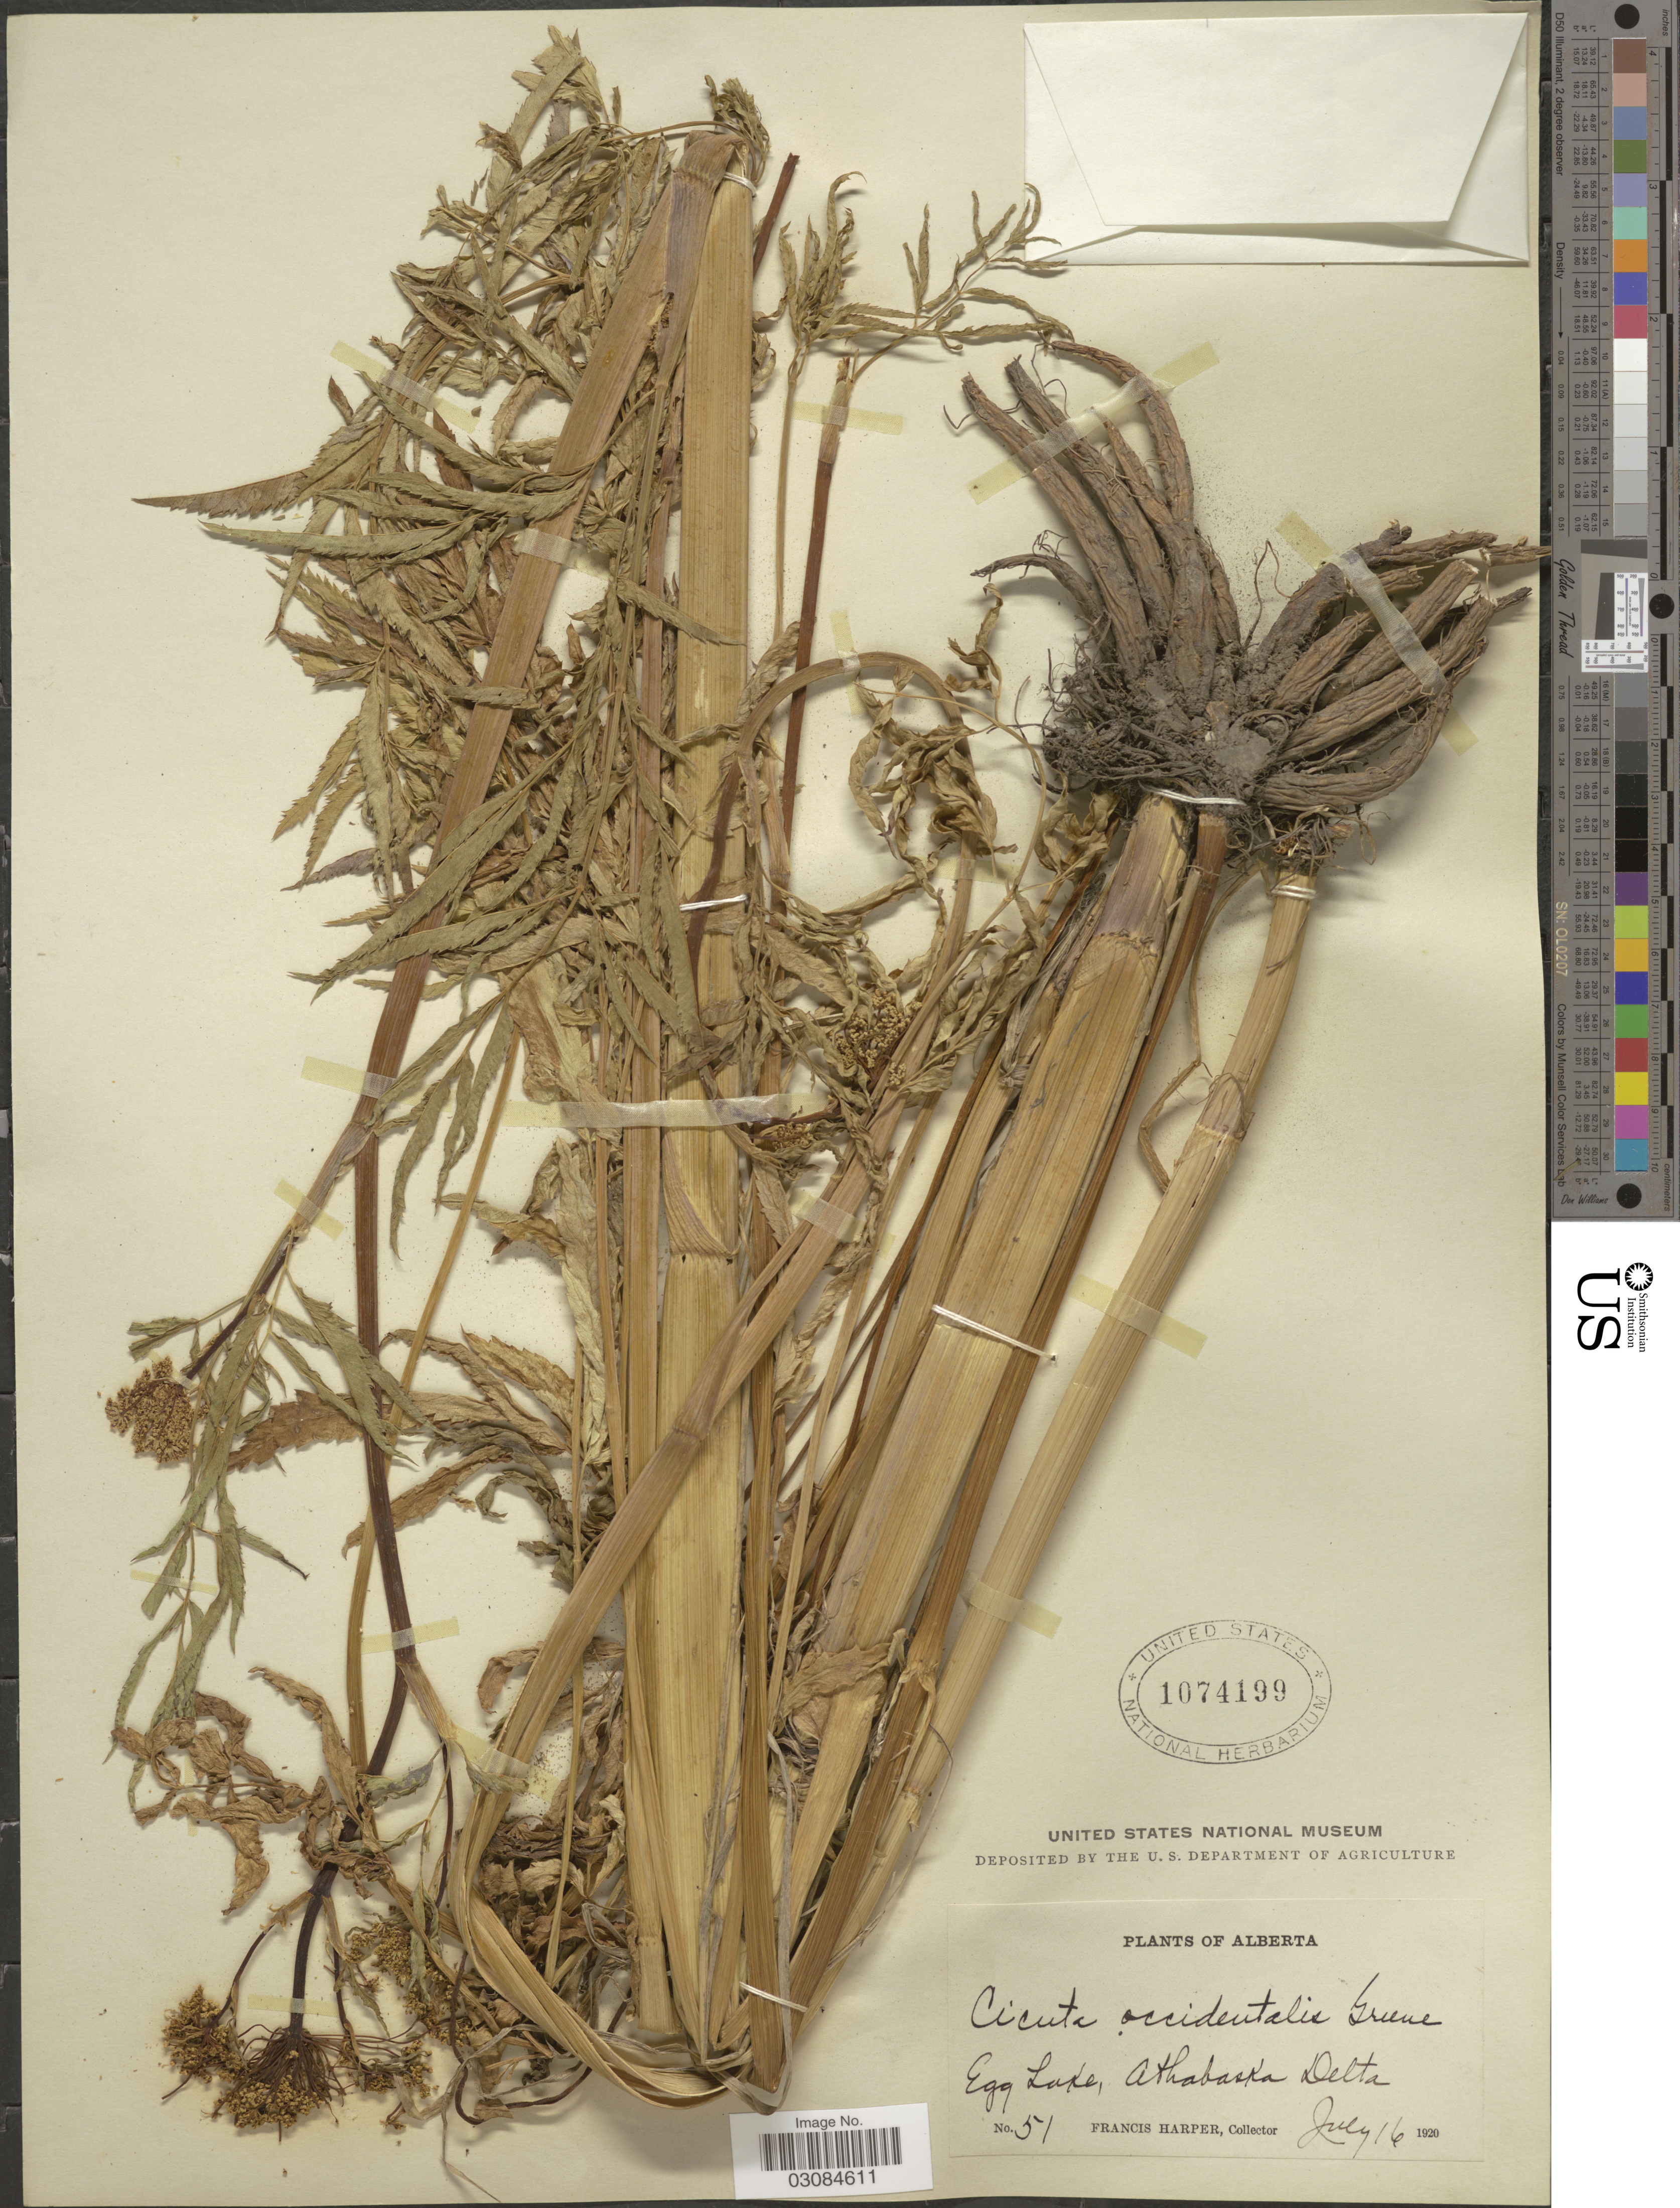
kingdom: Plantae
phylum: Tracheophyta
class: Magnoliopsida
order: Apiales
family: Apiaceae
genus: Cicuta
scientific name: Cicuta occidentalis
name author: Greene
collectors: F. Harper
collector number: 51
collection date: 1920-07-16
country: Canada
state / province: Alberta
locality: Egg Lake, Athabaska Delta.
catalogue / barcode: US 1074199